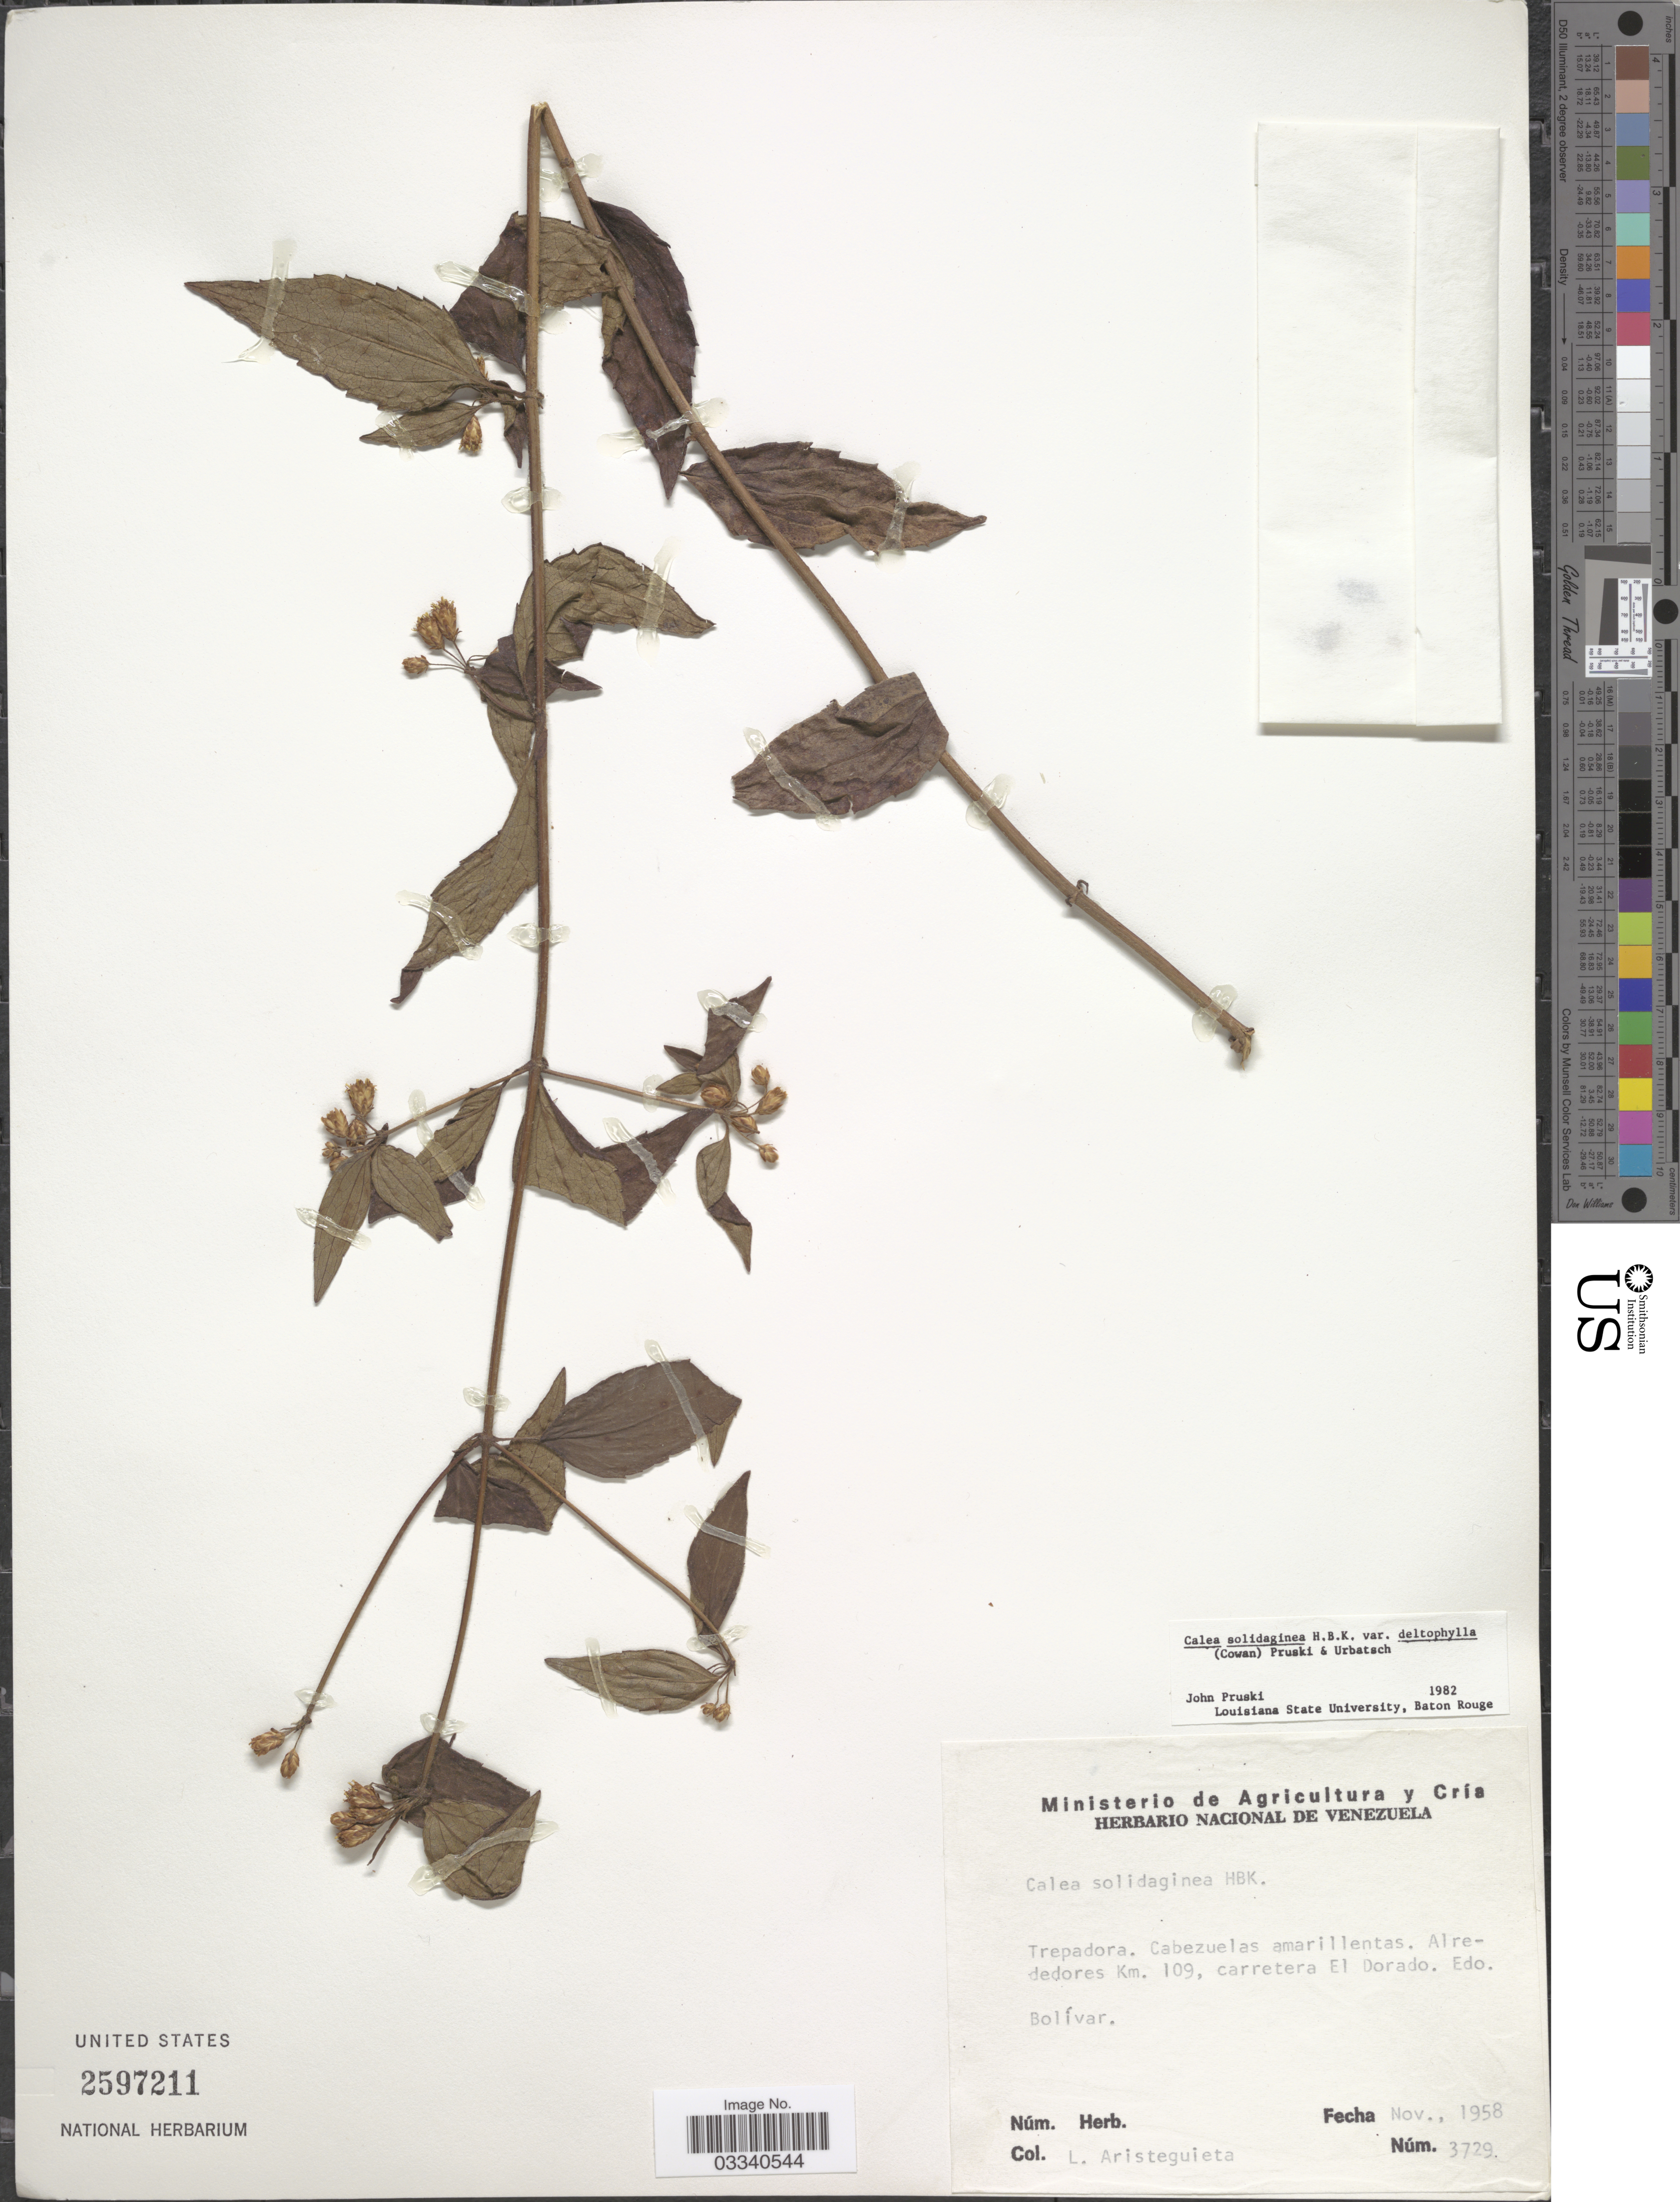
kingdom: Plantae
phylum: Tracheophyta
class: Magnoliopsida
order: Asterales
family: Asteraceae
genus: Calea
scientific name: Calea solidaginea subsp. deltophylla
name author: (R.S. Cowan) Pruski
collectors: L. Aristeguieta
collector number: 3729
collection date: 1958-11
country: Venezuela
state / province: Bolivar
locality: Alrededores Km. 109, carretera El Dorado.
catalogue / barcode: US 2597211